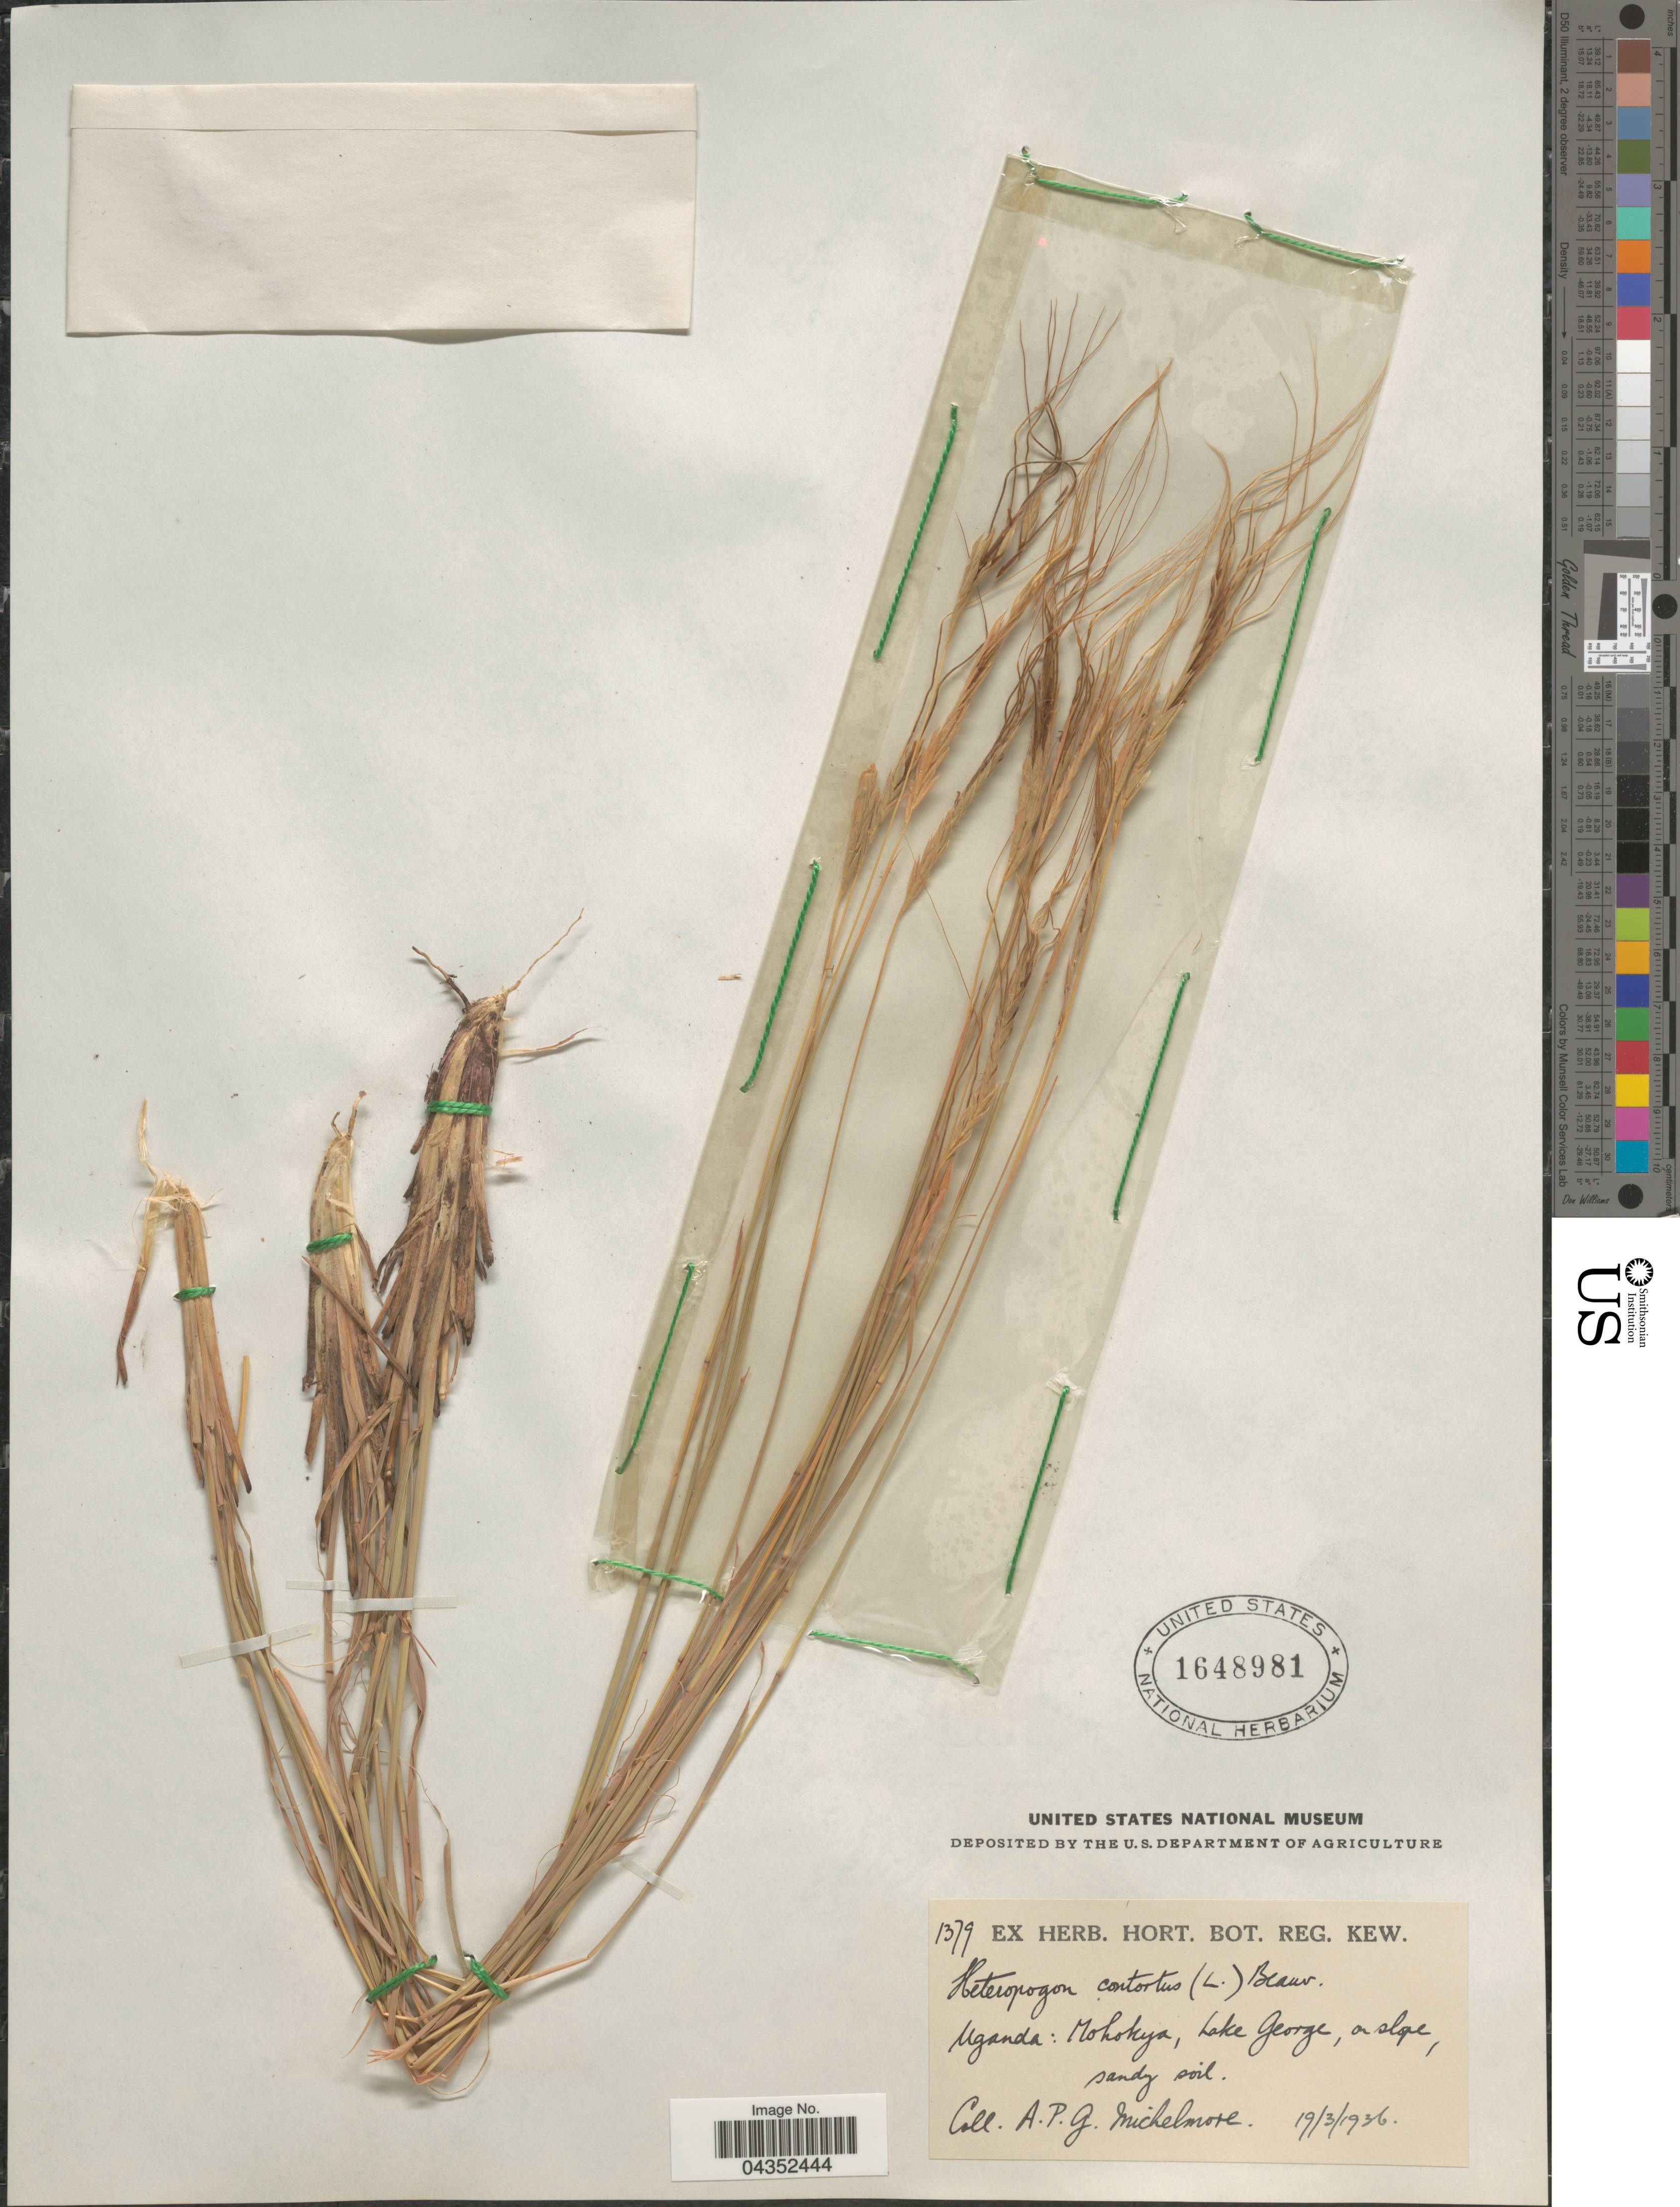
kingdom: Plantae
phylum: Tracheophyta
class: Liliopsida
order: Poales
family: Poaceae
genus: Heteropogon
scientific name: Heteropogon contortus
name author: (L.) P. Beauv. ex Roem. & Schult.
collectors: A. Michelmore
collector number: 1379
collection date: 1936-03-19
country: Uganda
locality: Mokokya, Lake George, on slope, sandy soil.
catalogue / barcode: US 1648981